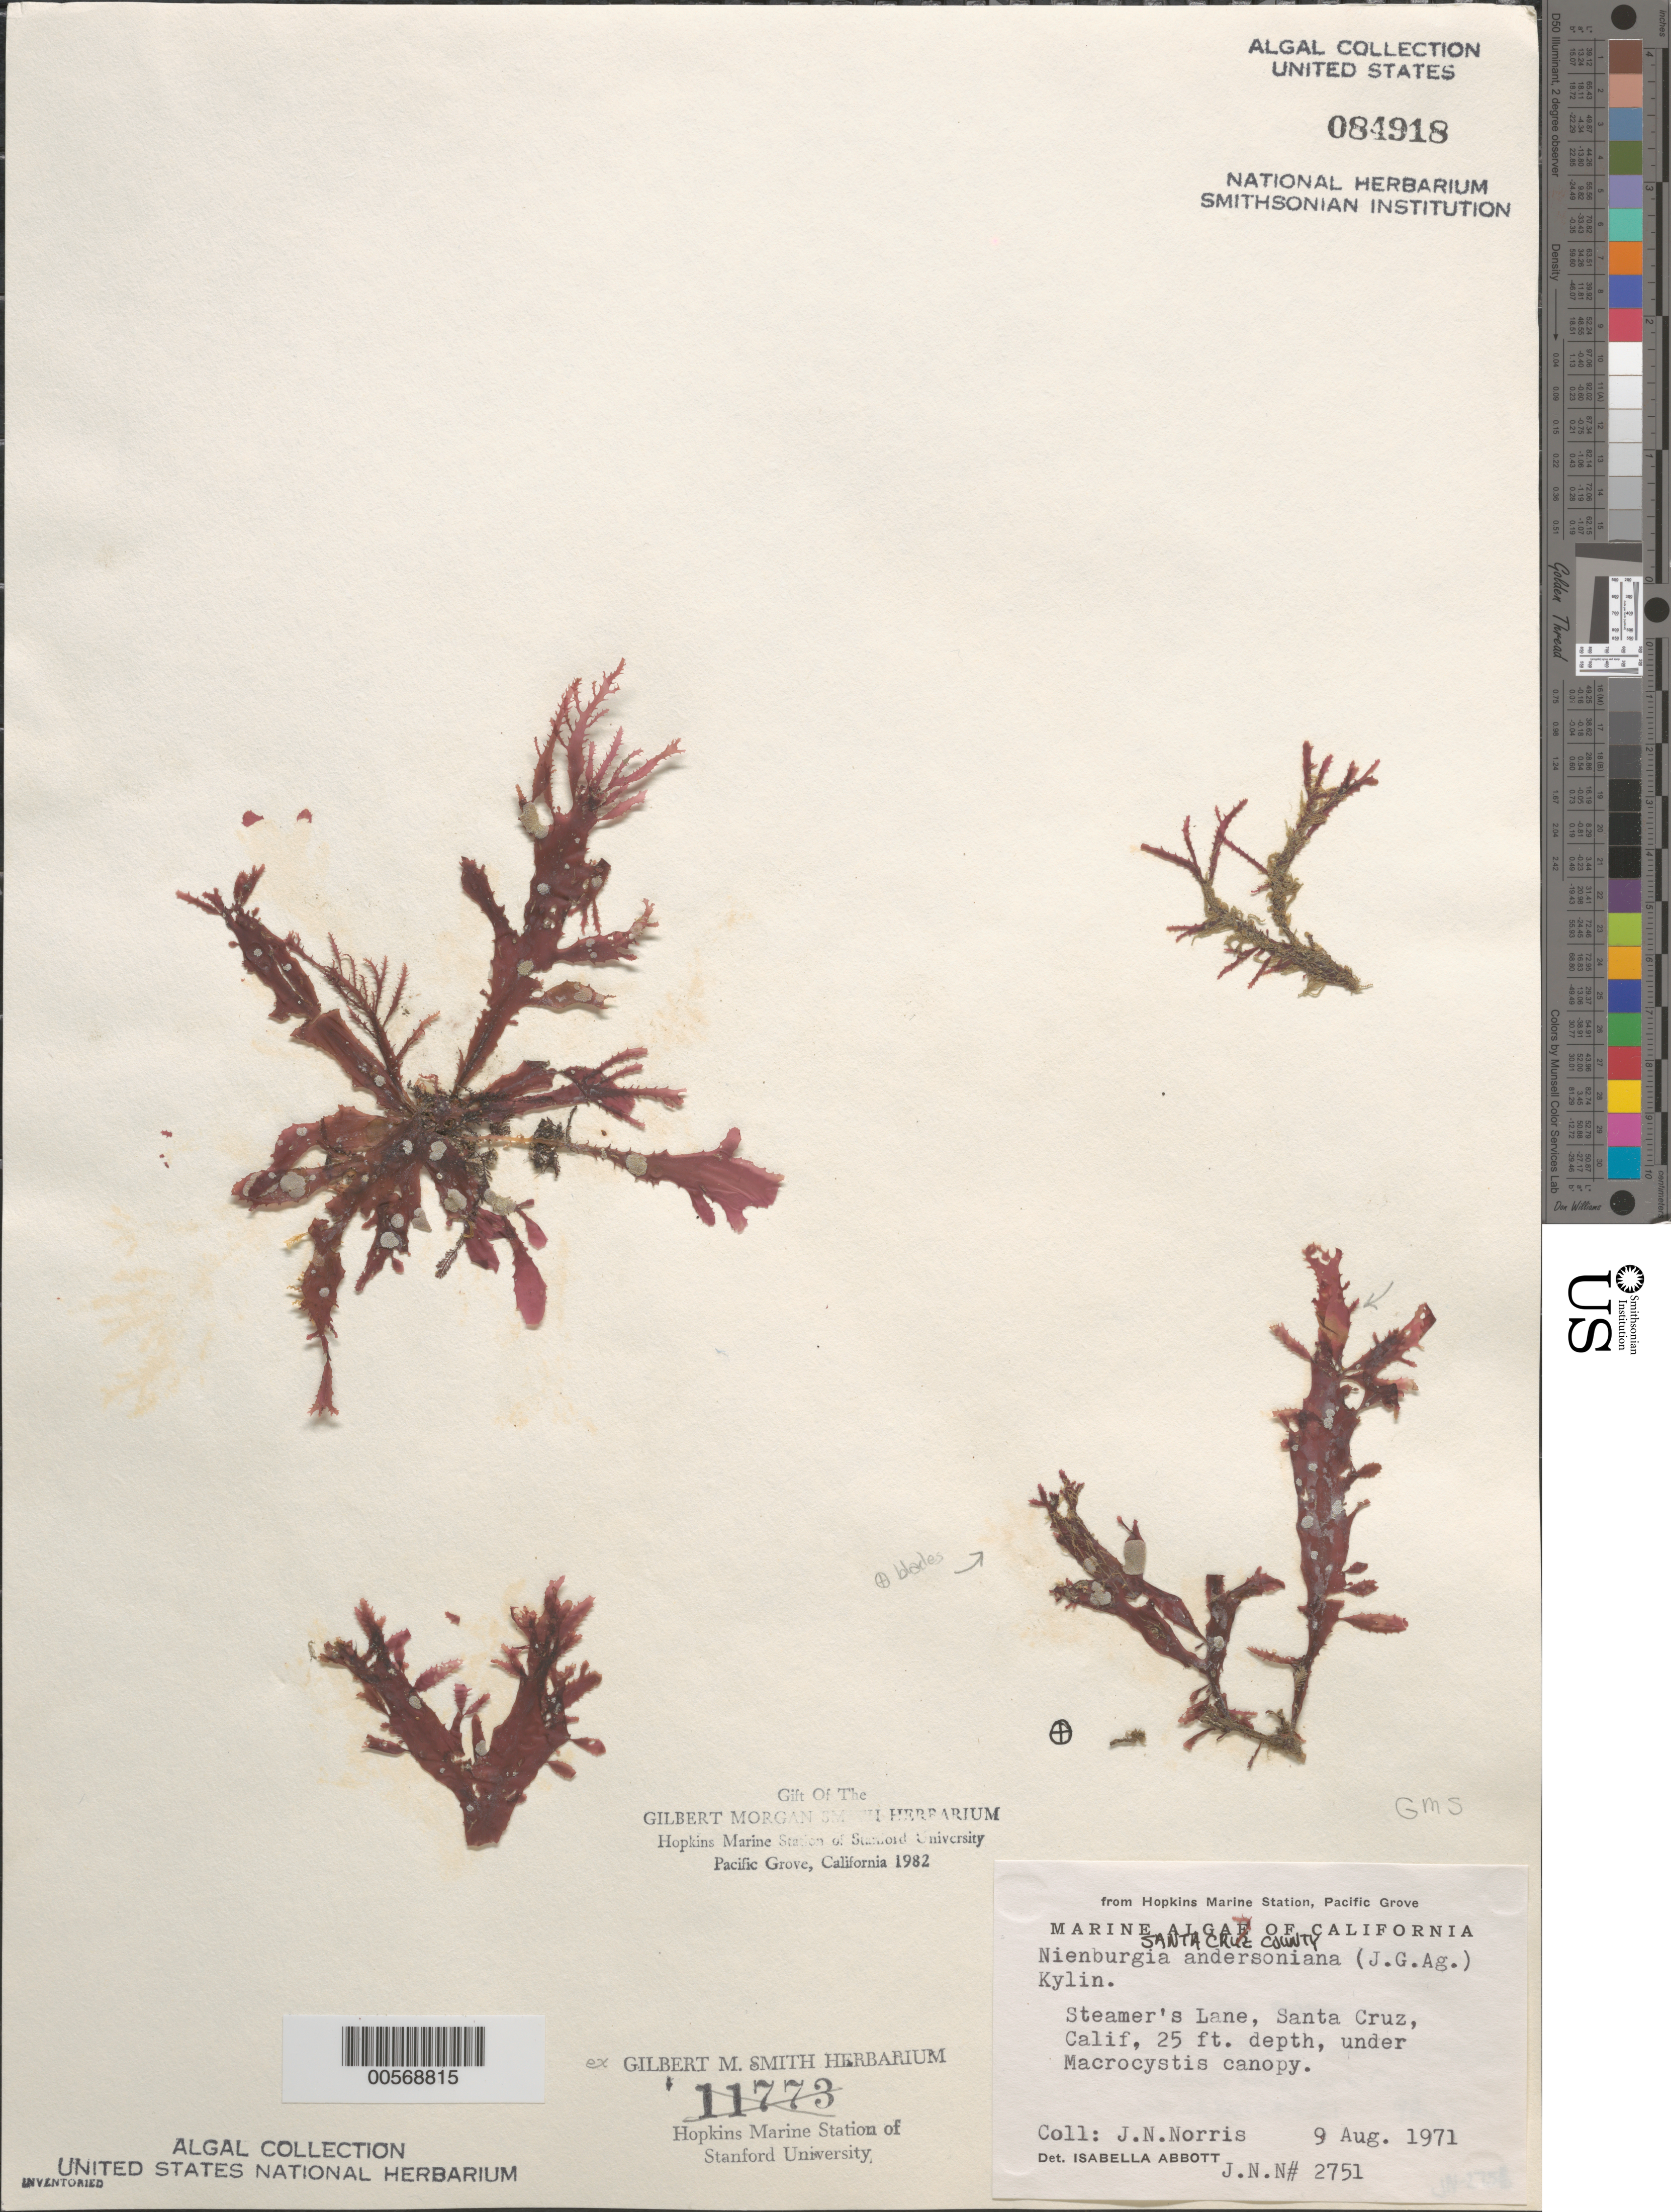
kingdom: Plantae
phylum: Rhodophyta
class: Florideophyceae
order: Ceramiales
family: Delesseriaceae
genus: Nienburgia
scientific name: Nienburgia andersoniana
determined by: Abbott, Isabella A.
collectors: J. N. Norris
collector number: JN-2751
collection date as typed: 09 Aug 1971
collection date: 1971-08-09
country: United States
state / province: California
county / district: Santa Cruz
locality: Steamer's Lane, Santa Cruz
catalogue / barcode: US 84918